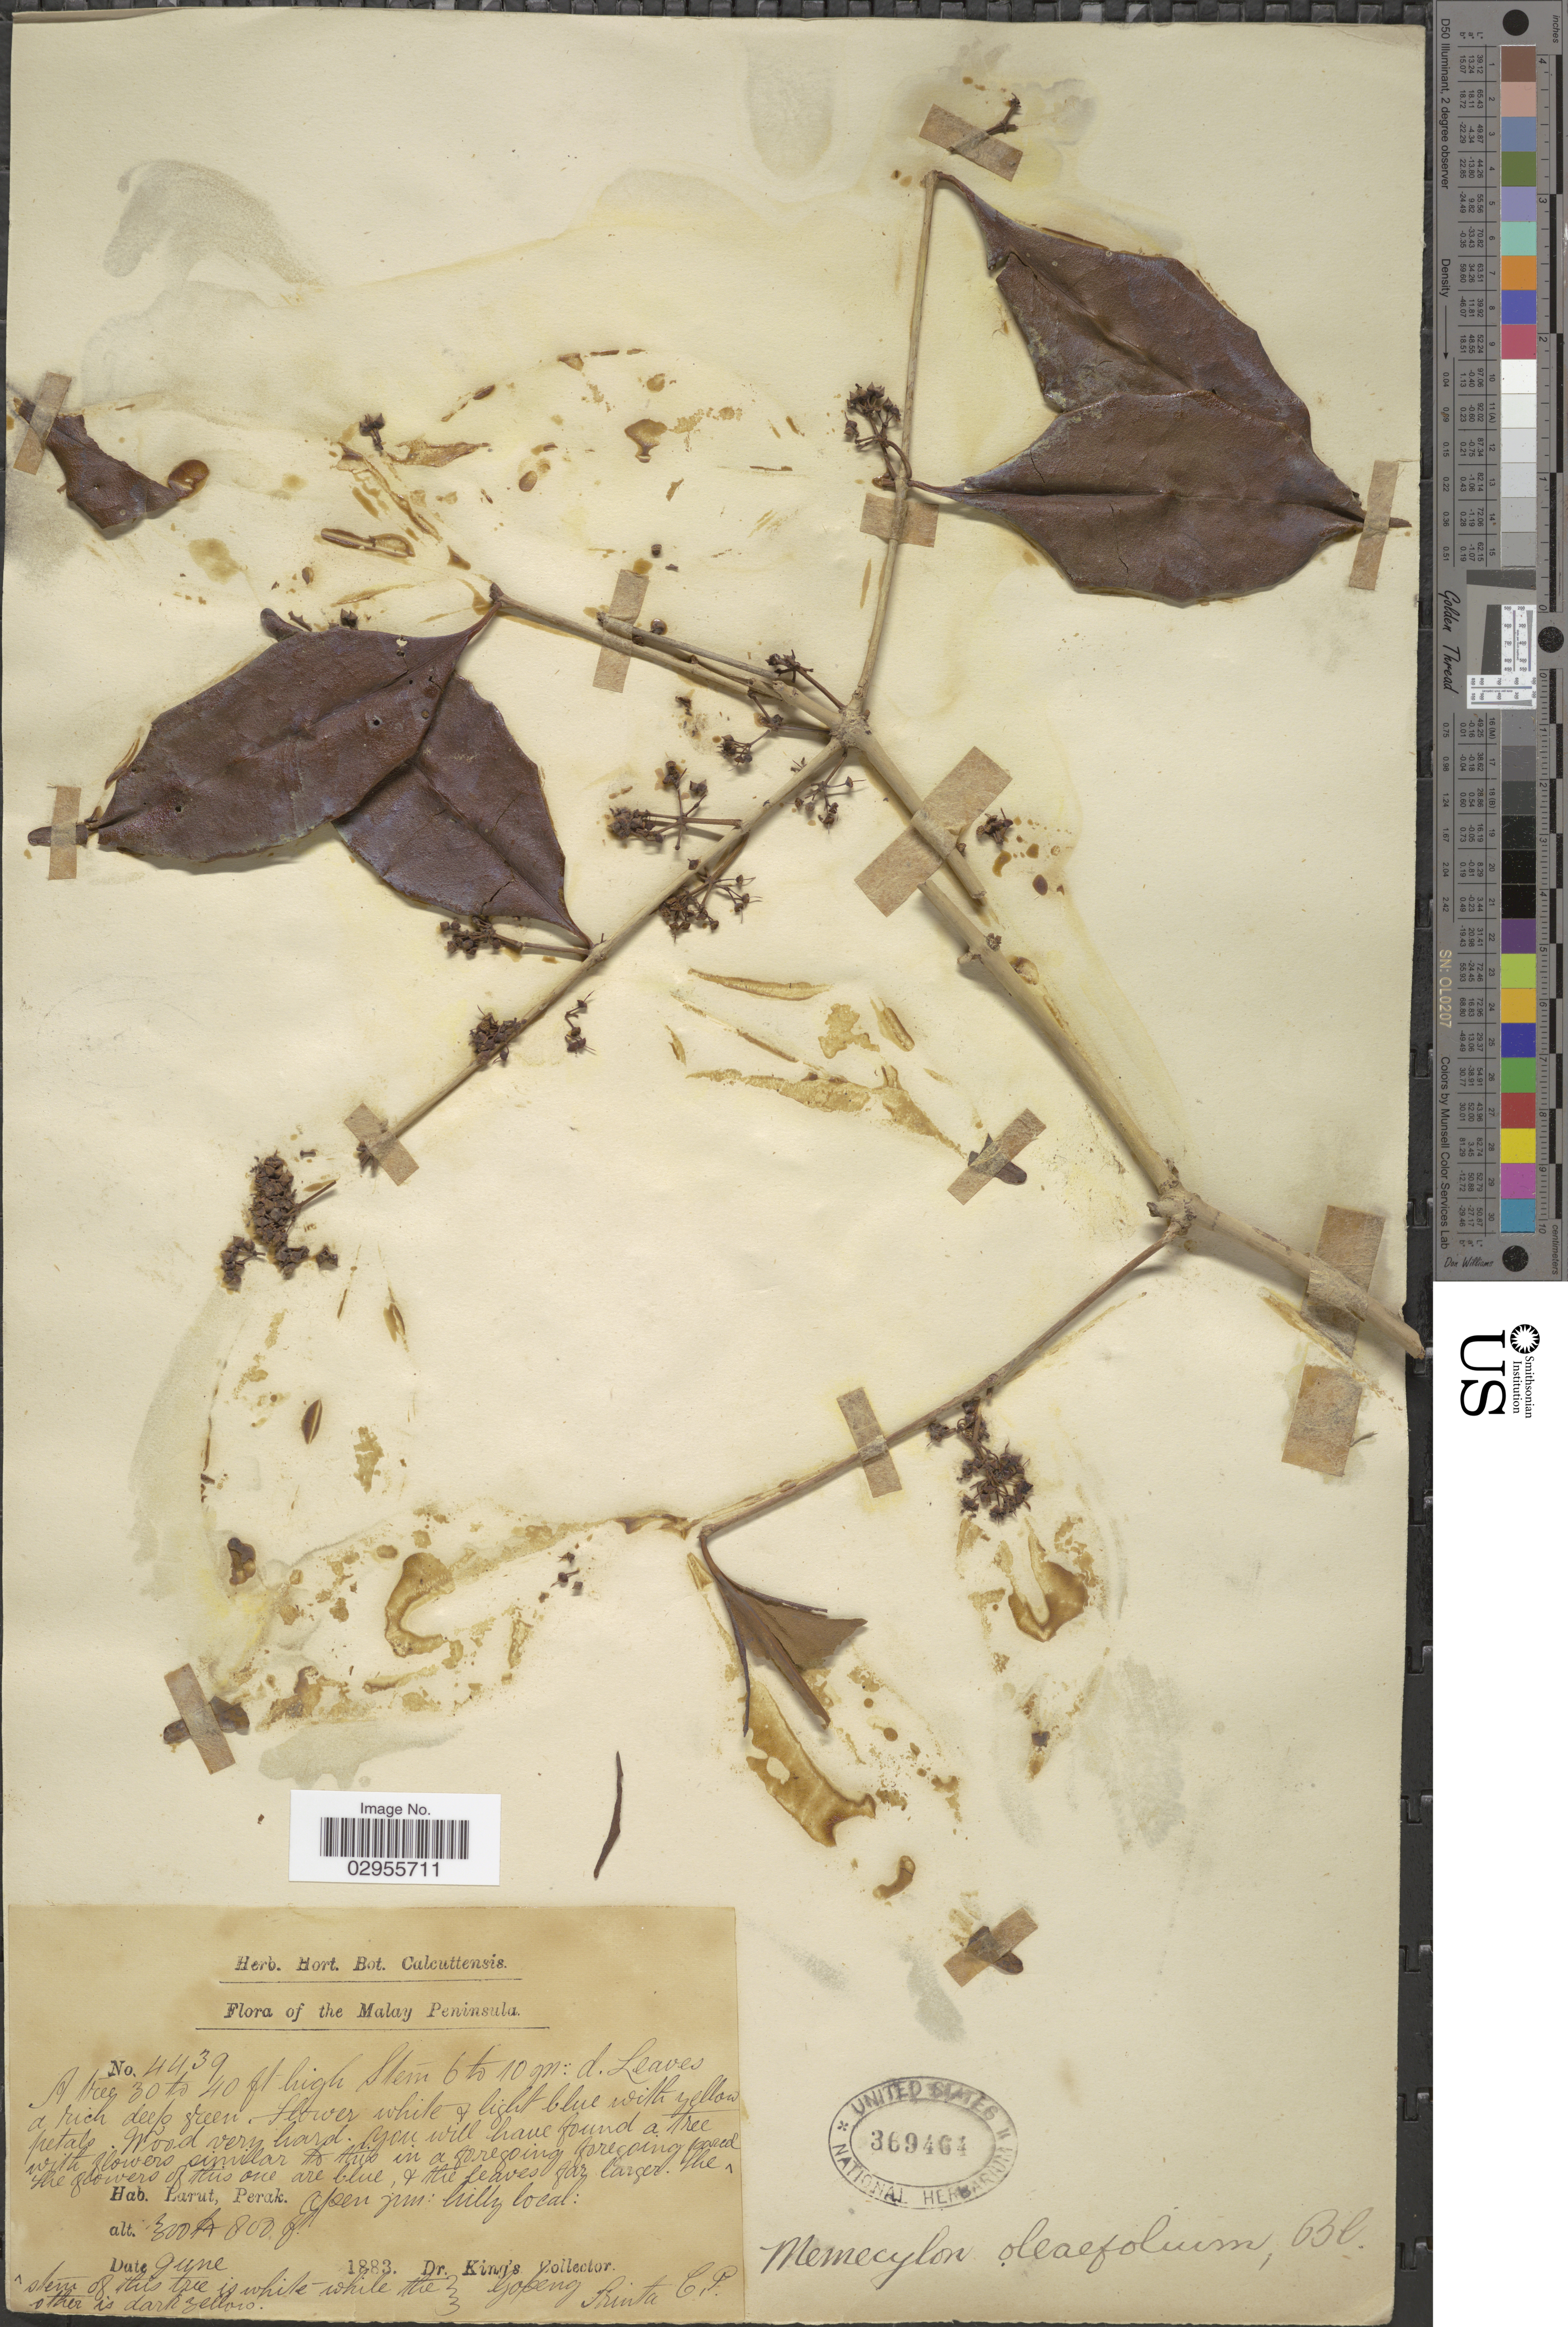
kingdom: Plantae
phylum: Tracheophyta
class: Magnoliopsida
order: Myrtales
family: Melastomataceae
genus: Memecylon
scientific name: Memecylon oleaefolium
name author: Baker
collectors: Dr. King's collector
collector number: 4439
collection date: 1883-06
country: Malaysia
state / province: Perak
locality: Malay Peninsula, Larut.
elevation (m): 91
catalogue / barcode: US 369464